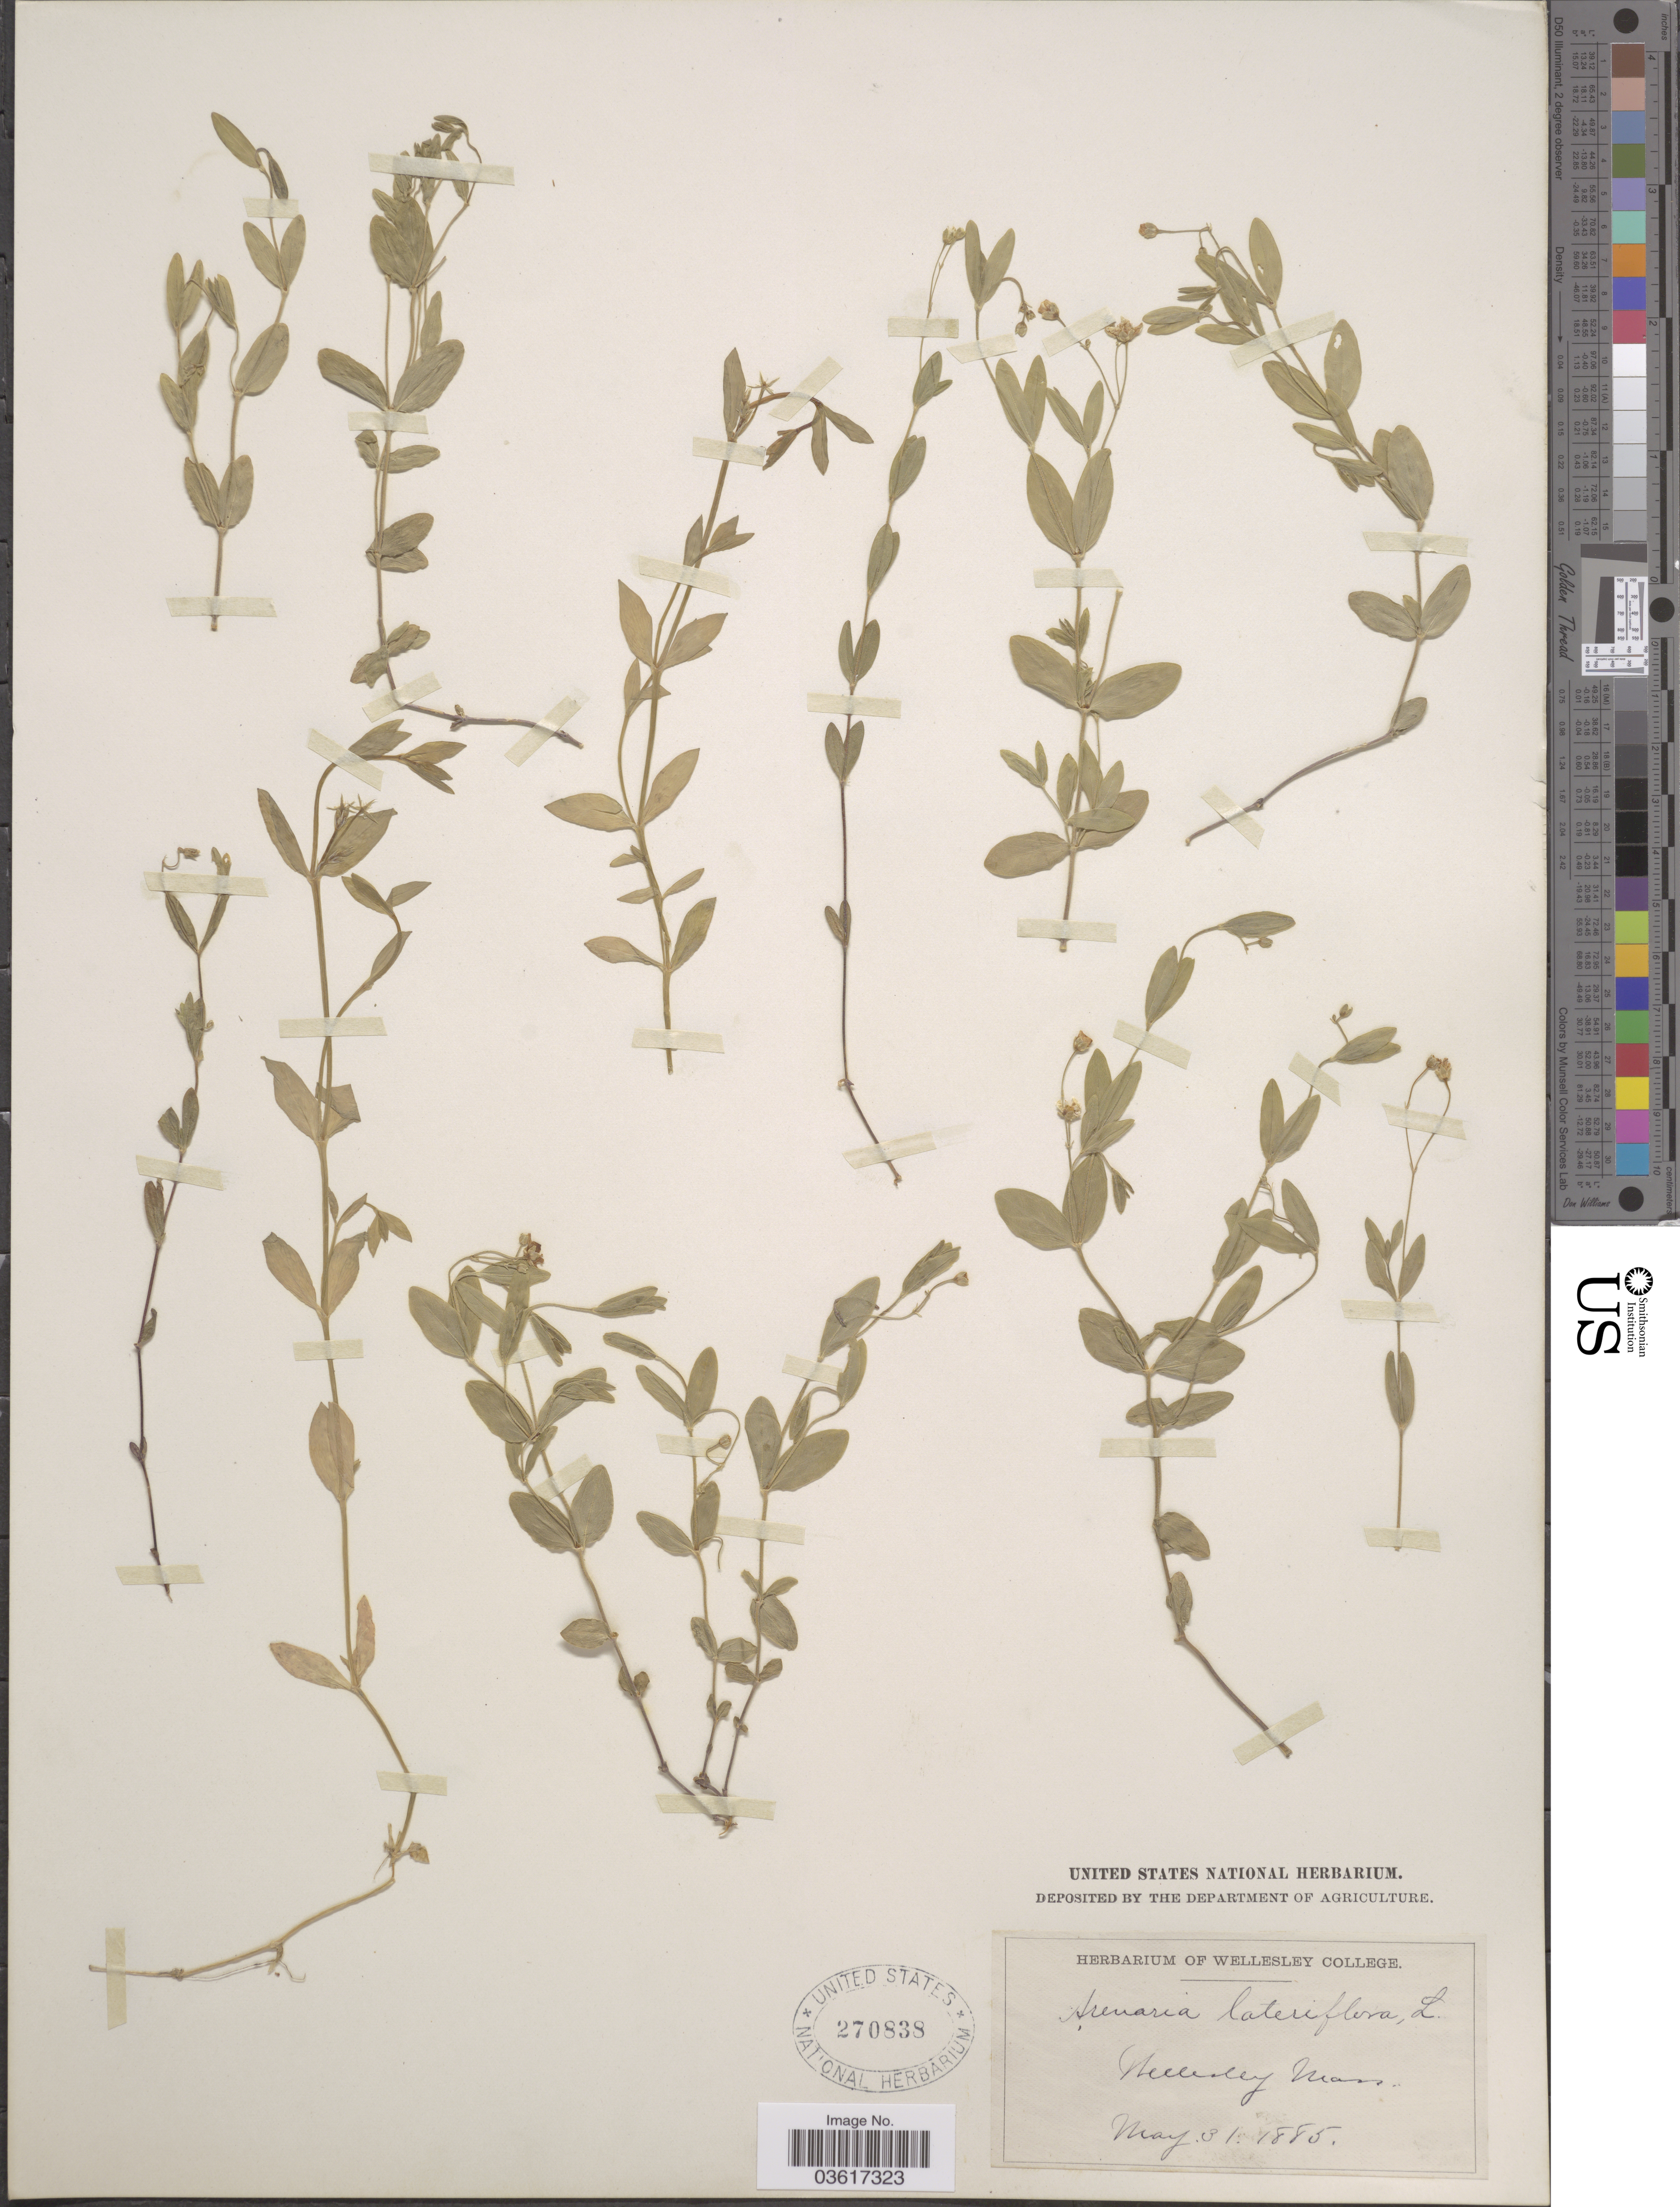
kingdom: Plantae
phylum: Tracheophyta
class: Magnoliopsida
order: Caryophyllales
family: Caryophyllaceae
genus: Moehringia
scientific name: Moehringia lateriflora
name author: (L.) Fenzl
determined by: Strong, Mark T., (BOT), Smithsonian Institution - National Museum of Natural History (UNITED STATES)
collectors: ex herb. Wellesley College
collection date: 1885-05-31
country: United States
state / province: Massachusetts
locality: Wellesley.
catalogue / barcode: US 270838